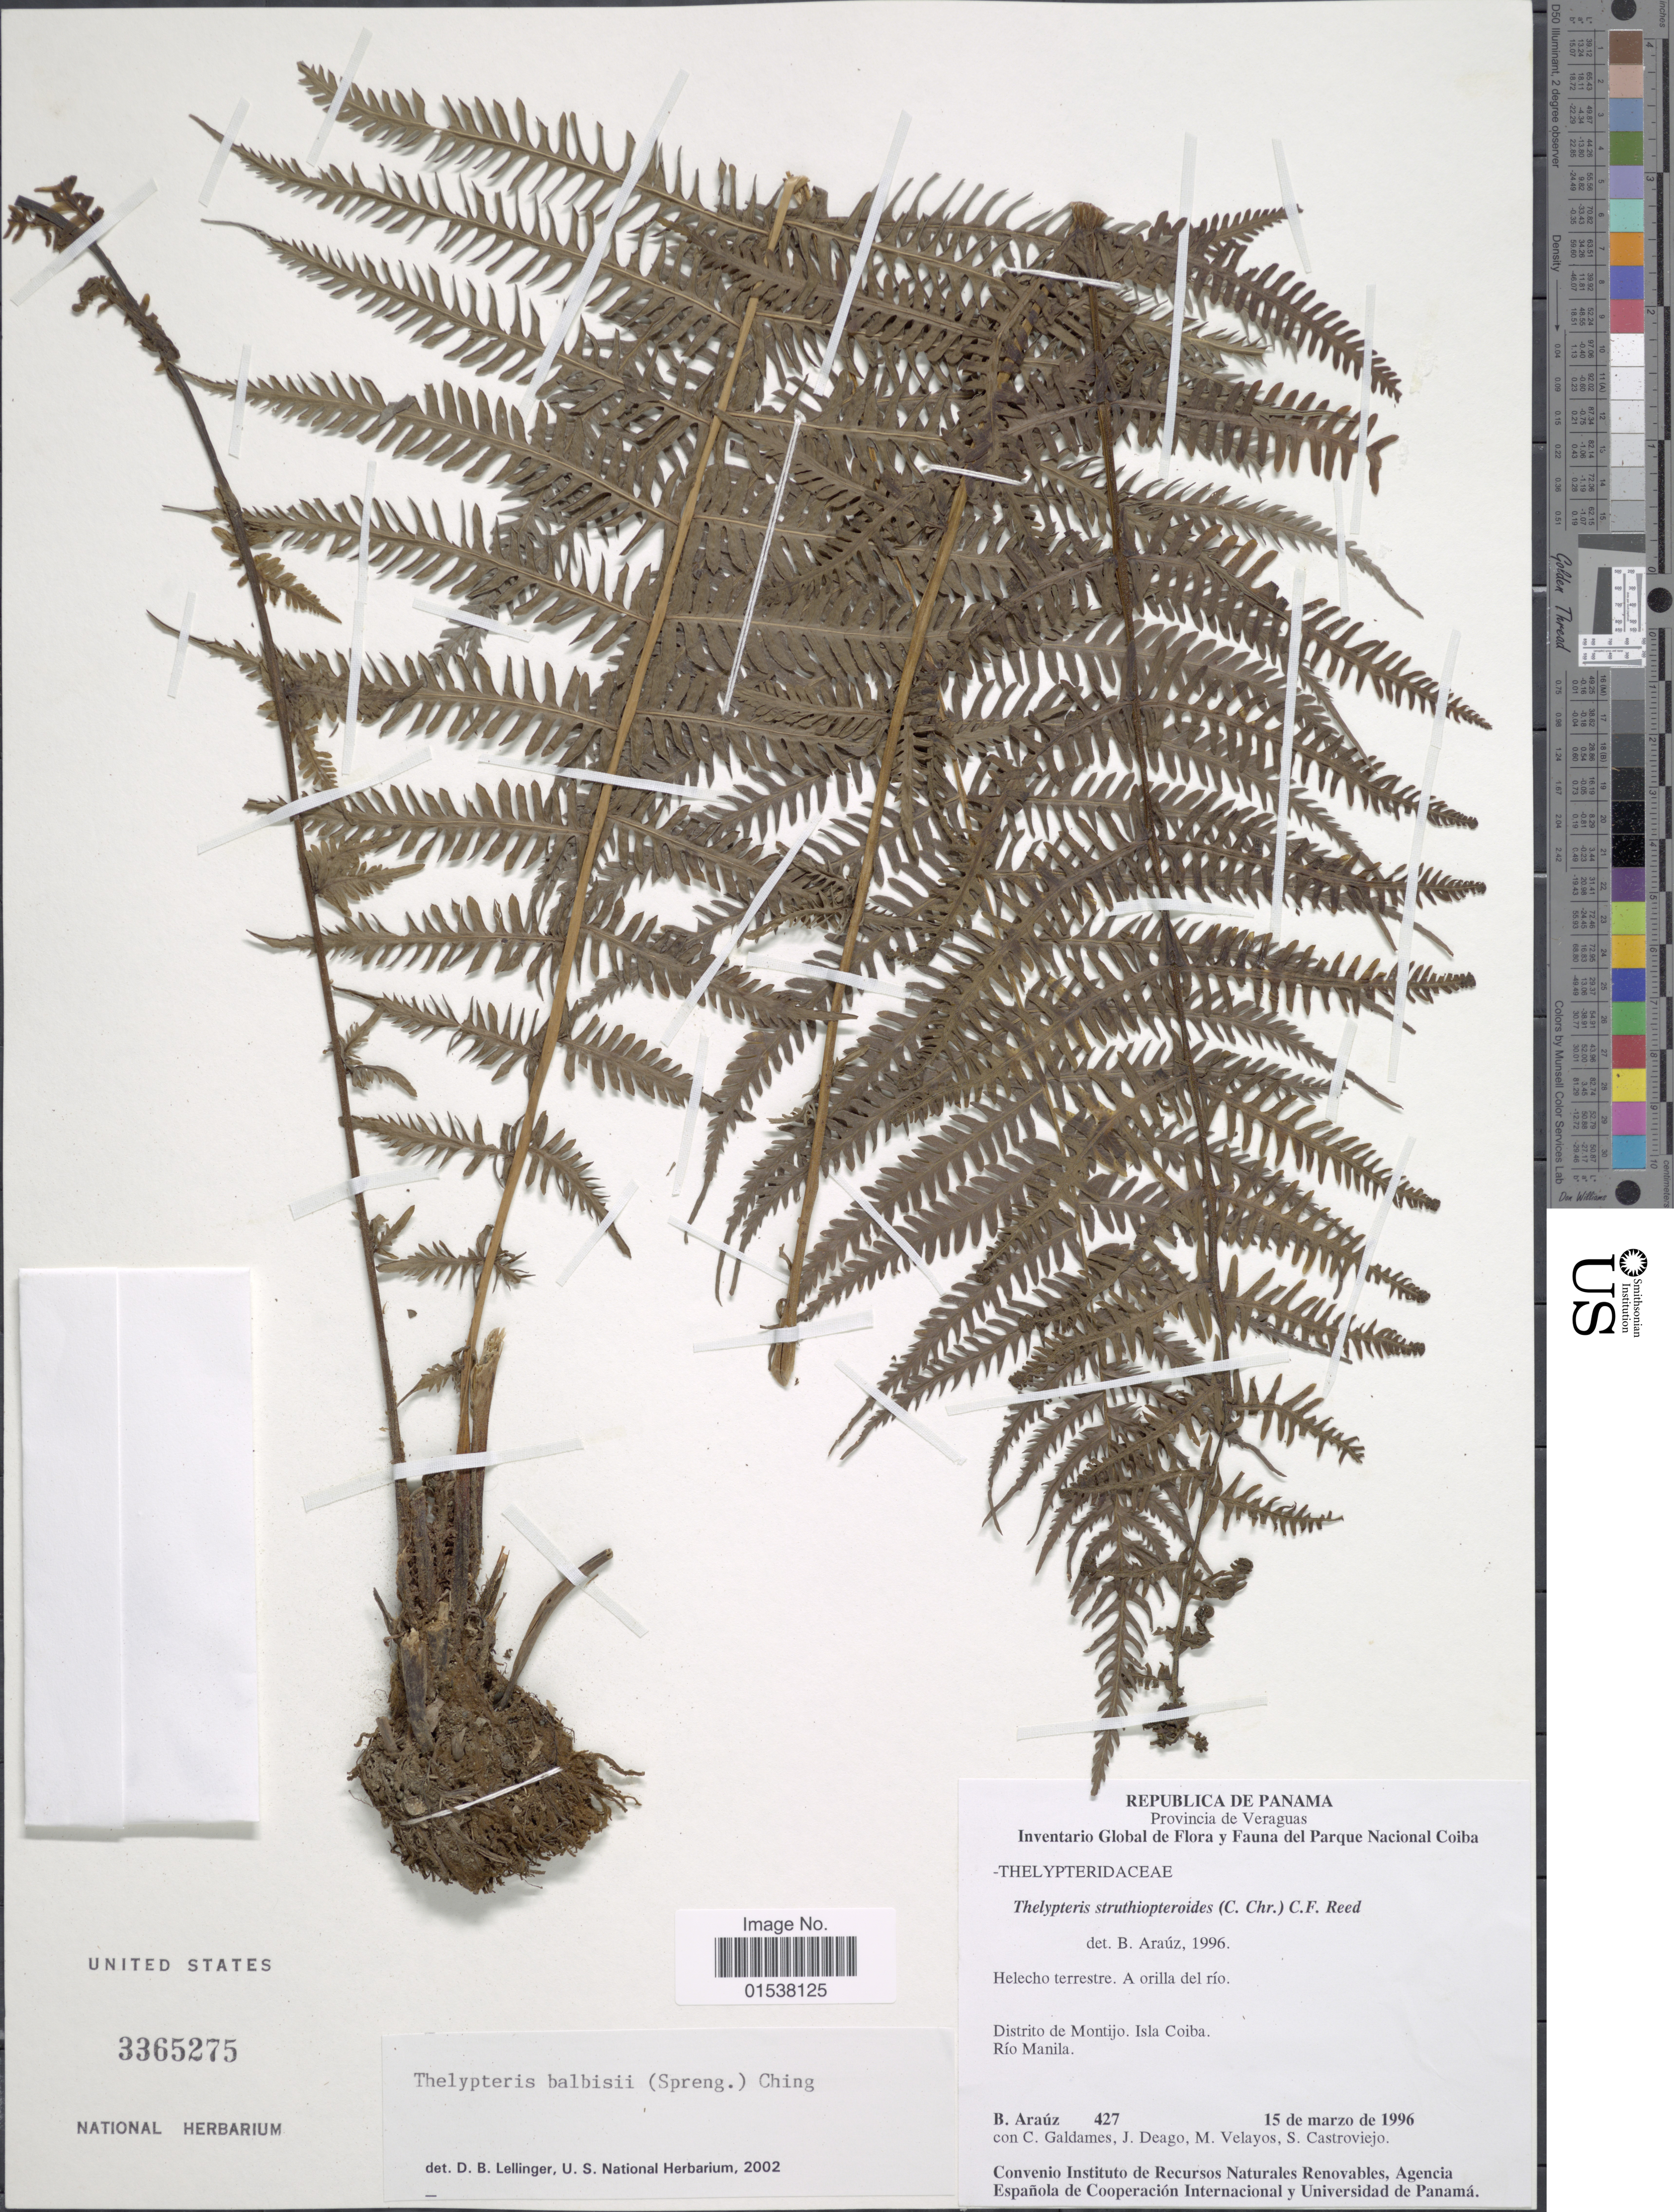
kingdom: Plantae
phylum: Tracheophyta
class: Polypodiopsida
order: Polypodiales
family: Thelypteridaceae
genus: Amauropelta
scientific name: Amauropelta balbisii (Spreng.) comb. nov., ined. 2015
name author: (Spreng.)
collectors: B. Araúz, C. Galdames, J. Deago, M. Velayos & S. Castroviejo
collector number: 427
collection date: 1996-03-15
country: Panama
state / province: Veraguas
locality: Republica de Panama, Provincia de Veraguas, Distrito de Montijo, Isla Coiba, Rio Manila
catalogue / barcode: US 3365275